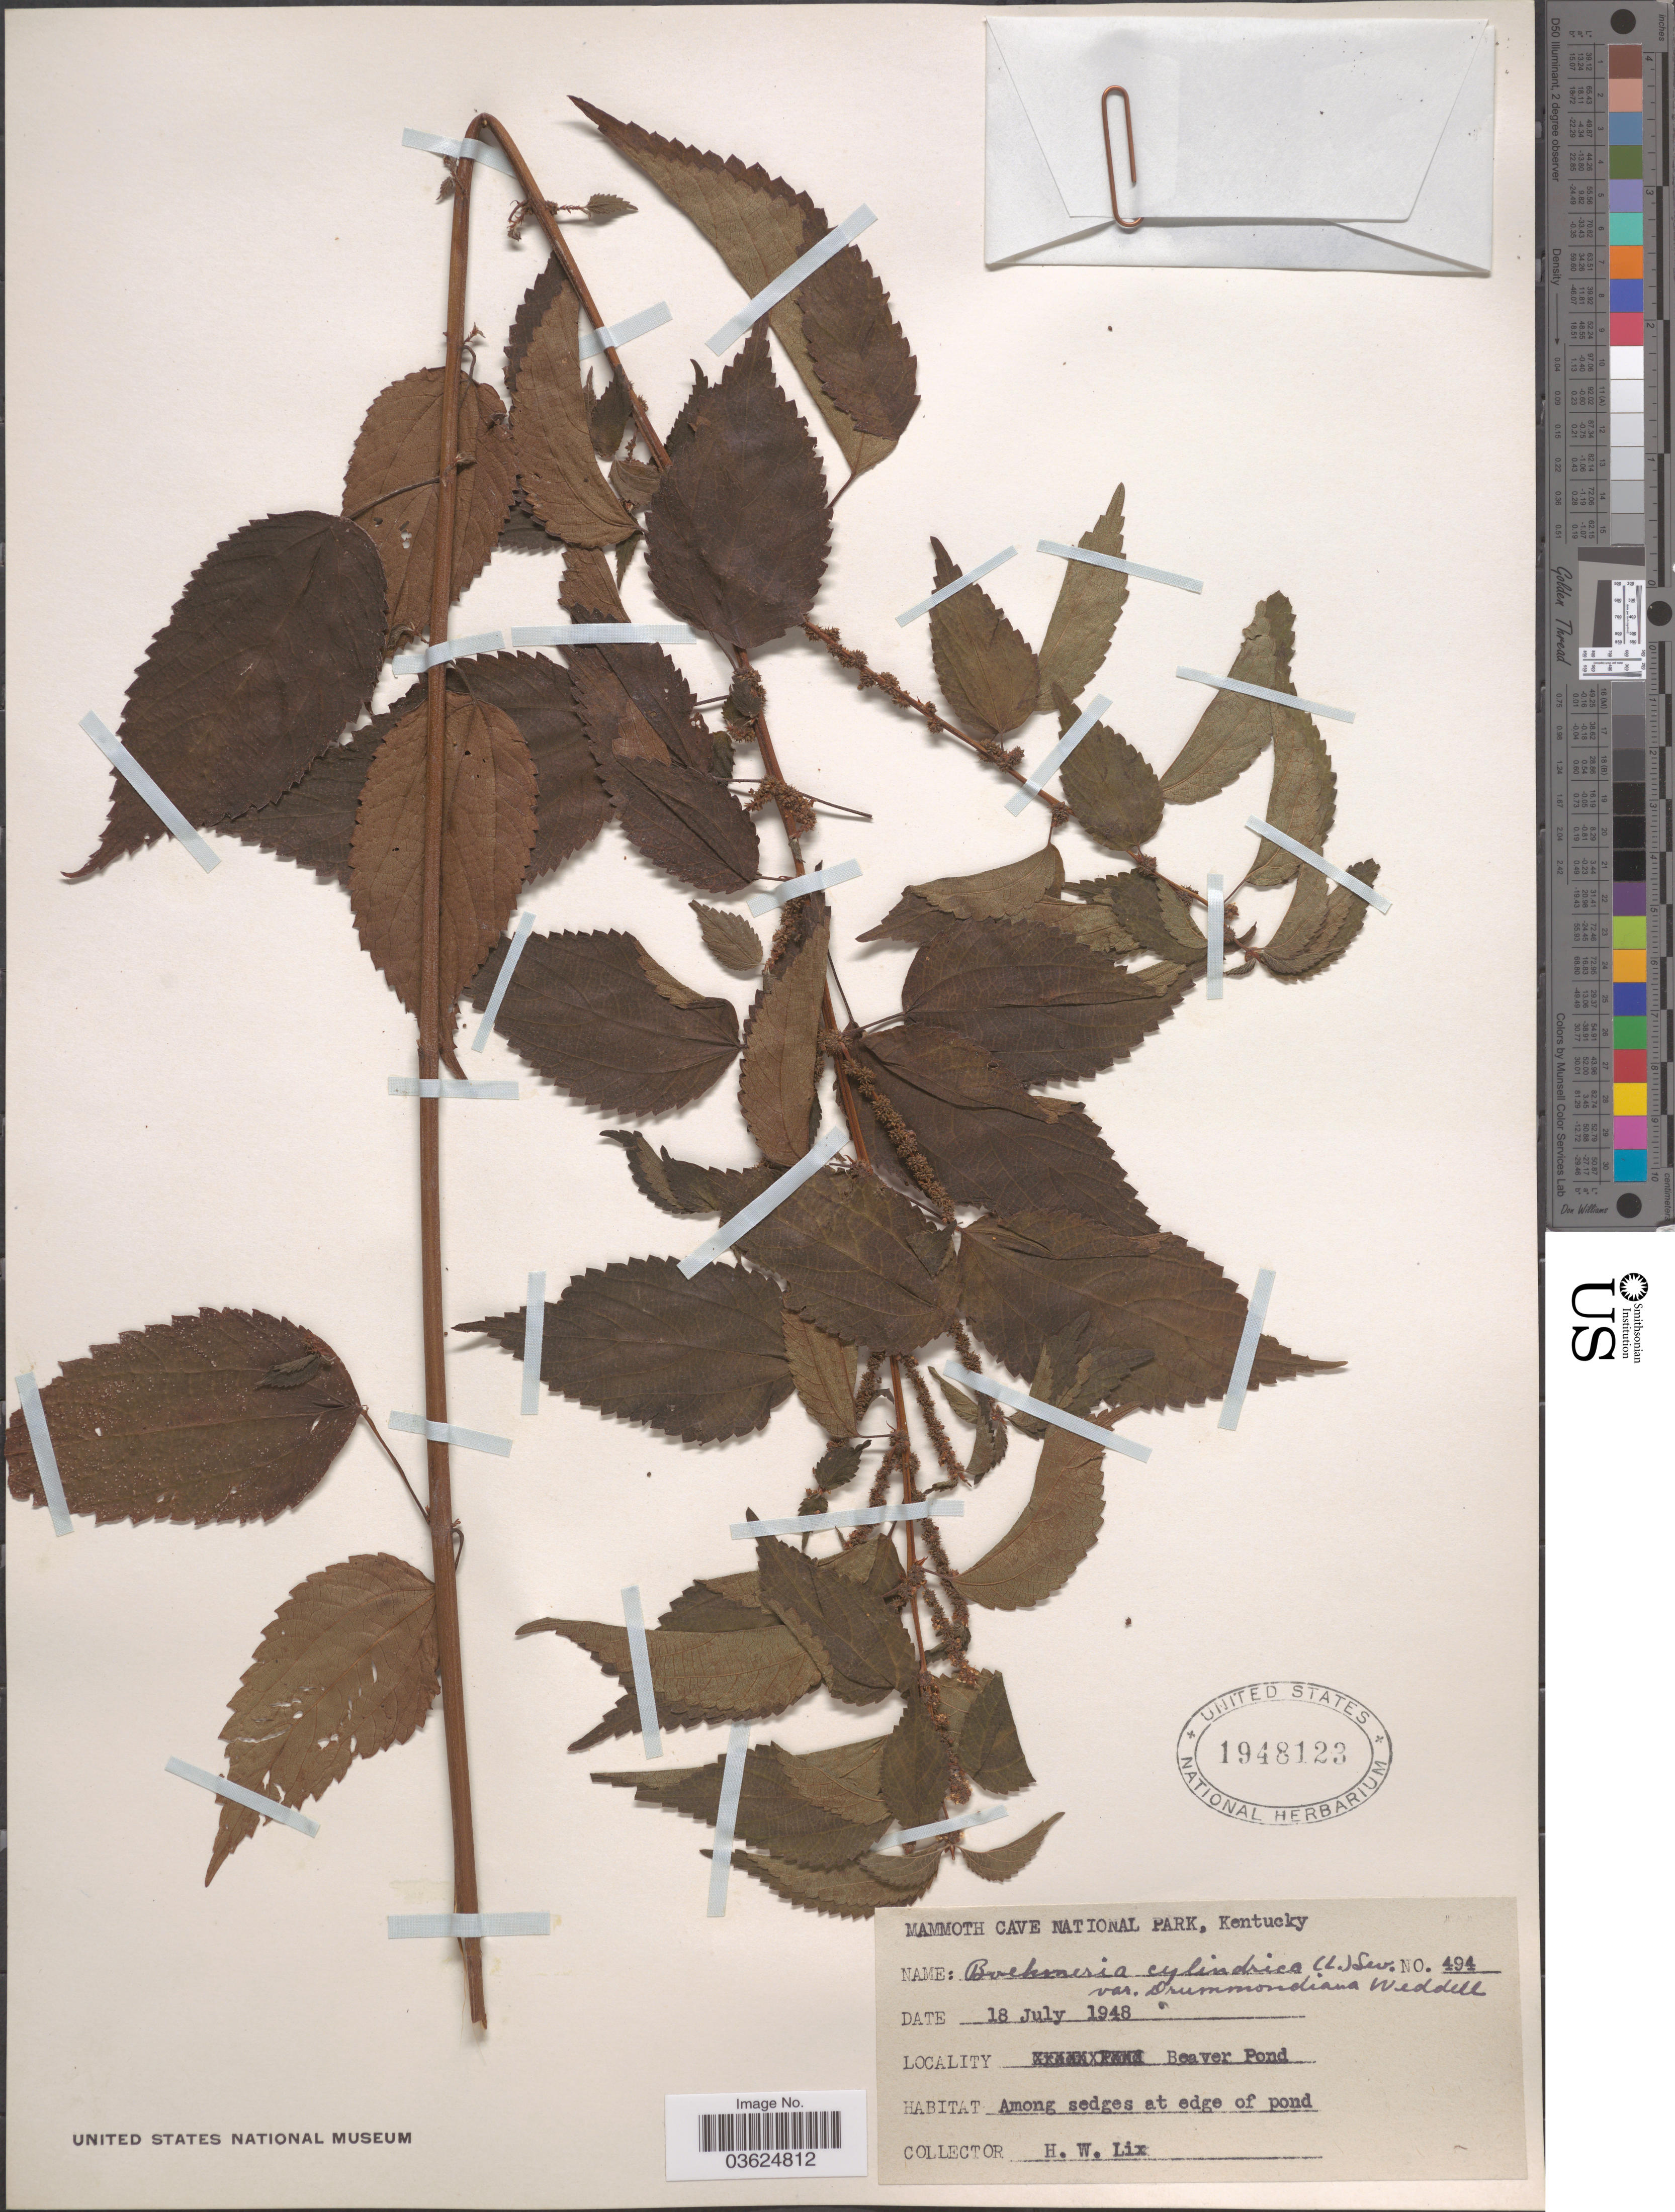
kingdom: Plantae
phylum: Tracheophyta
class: Magnoliopsida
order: Rosales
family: Urticaceae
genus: Boehmeria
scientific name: Boehmeria cylindrica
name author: (L.) Sw.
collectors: H. W. Lix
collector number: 494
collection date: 1948-07-18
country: United States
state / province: Kentucky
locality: Mammoth Cave National Park. Beaver Pond.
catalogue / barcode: US 1948123